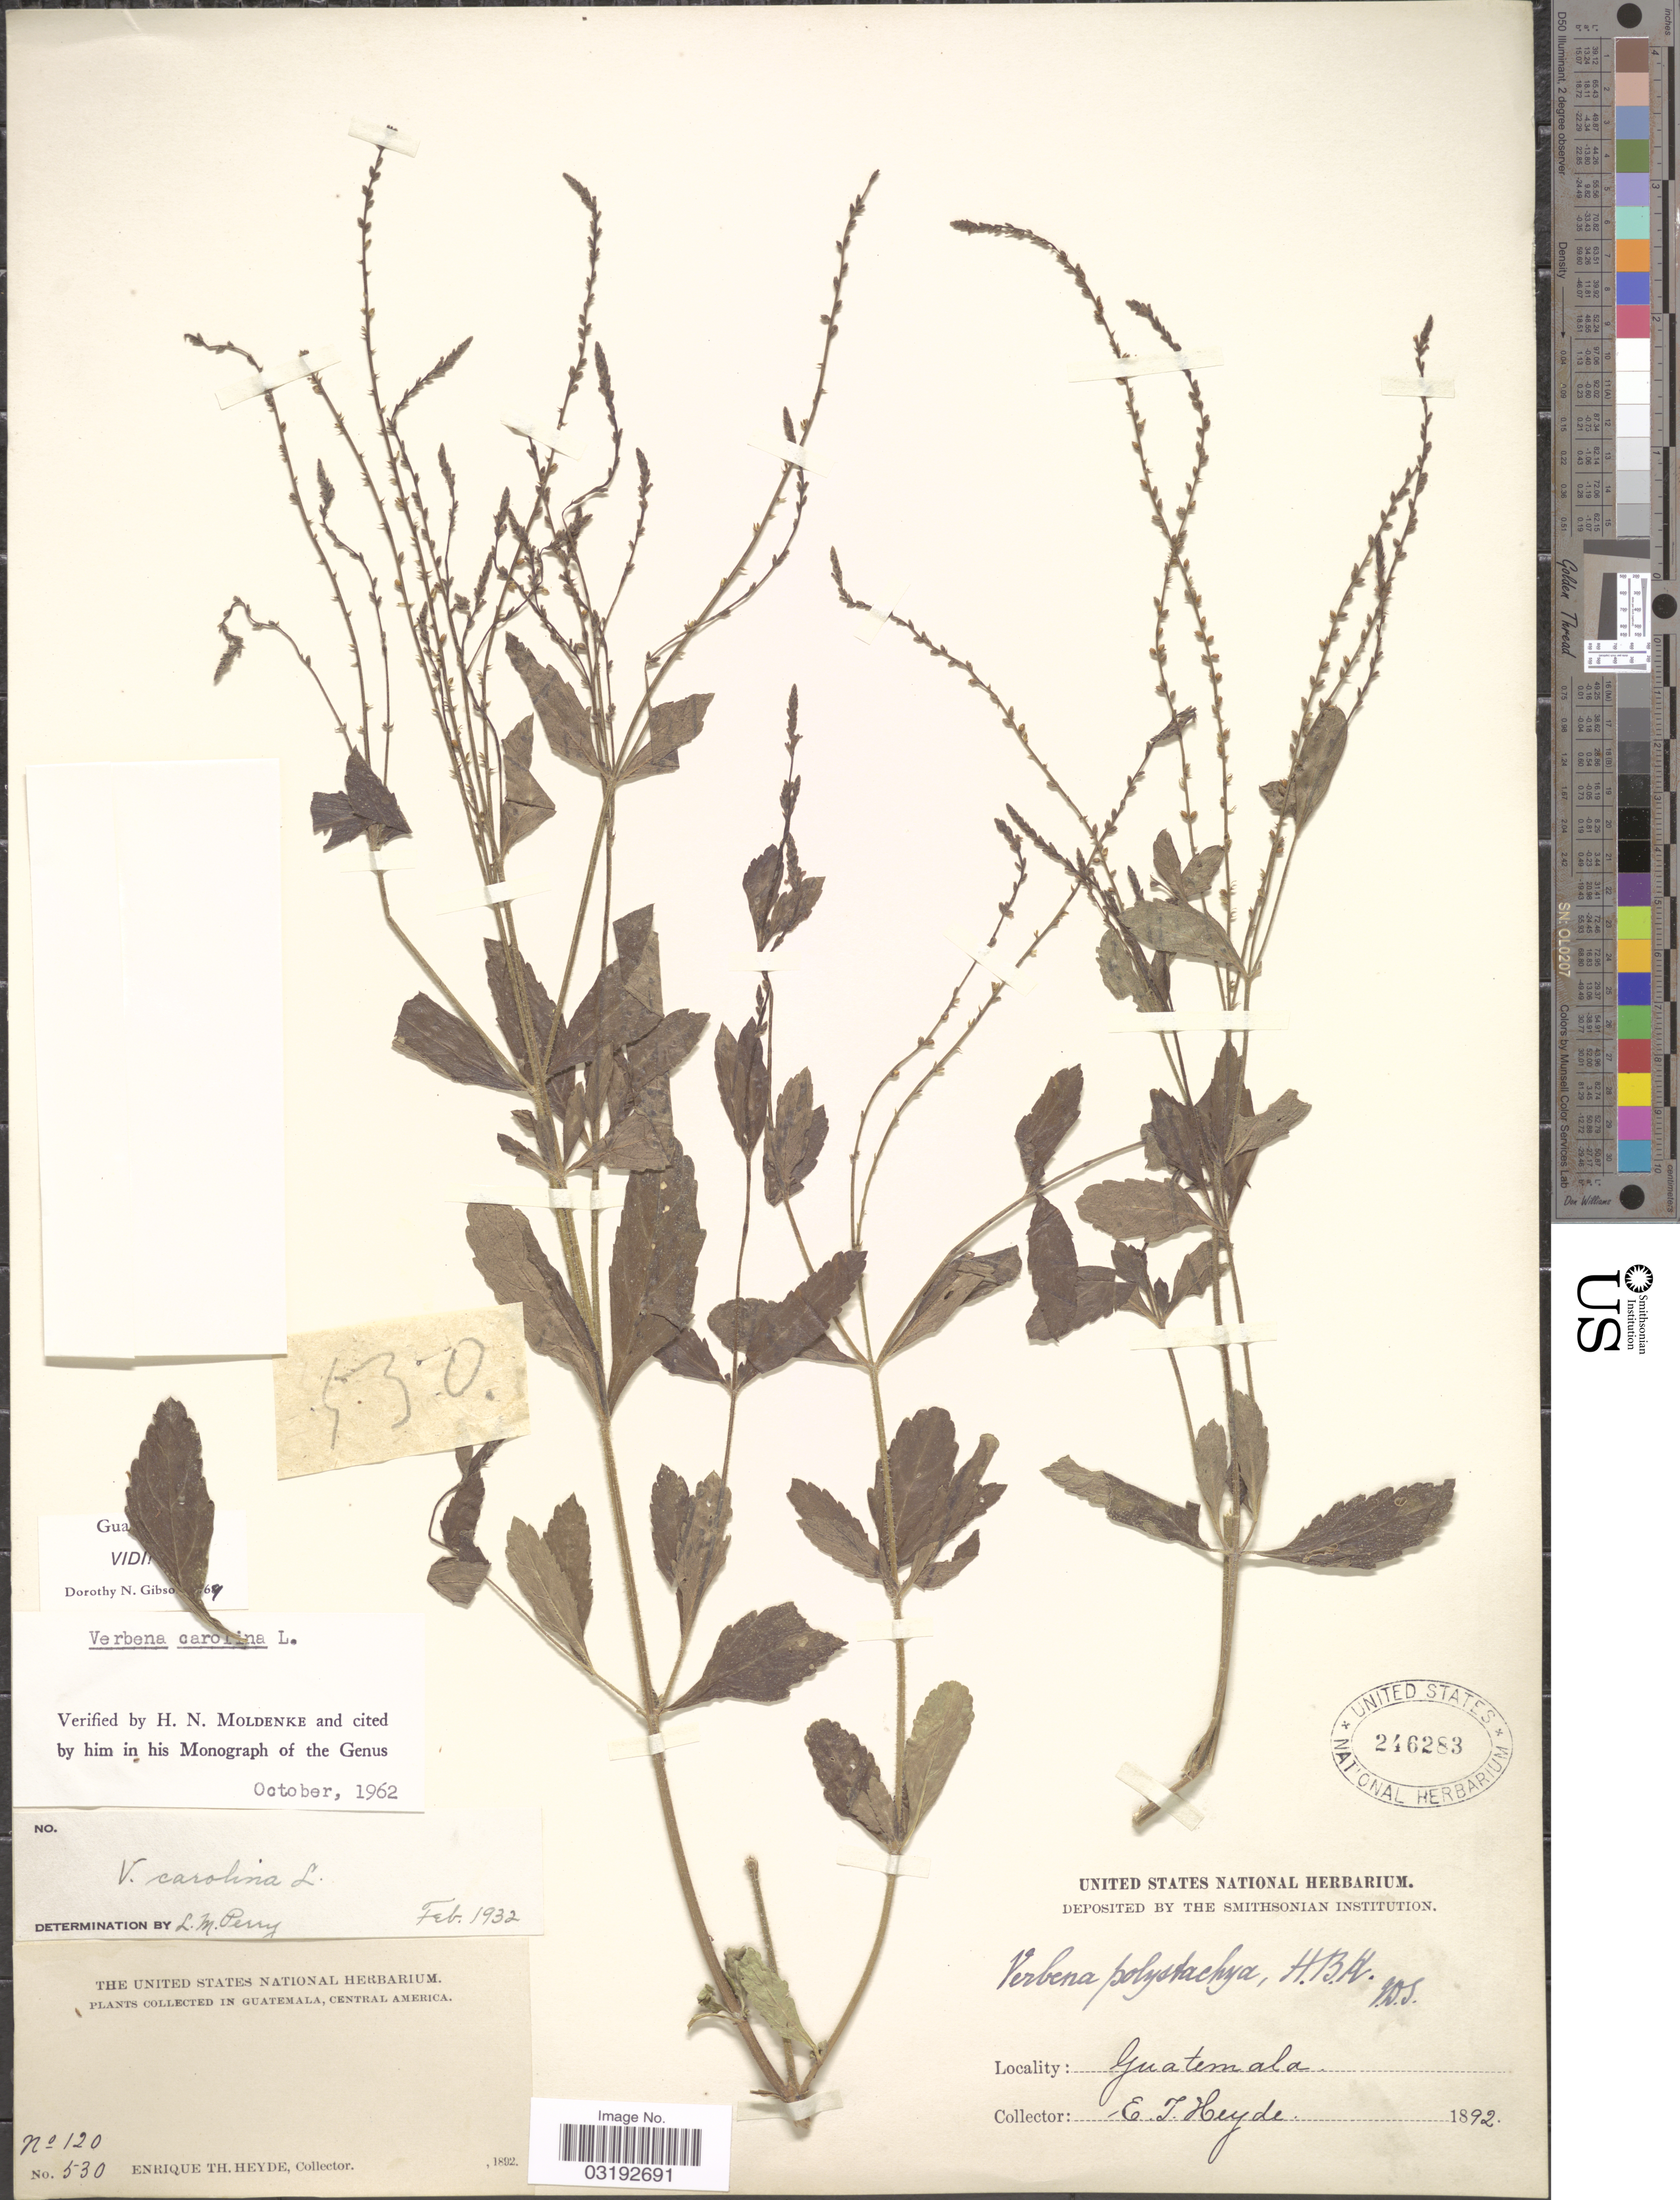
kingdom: Plantae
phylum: Tracheophyta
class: Magnoliopsida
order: Lamiales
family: Verbenaceae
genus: Verbena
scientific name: Verbena carolina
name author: L.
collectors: E. T. Heyde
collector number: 120/530?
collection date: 1892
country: Guatemala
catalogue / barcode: US 246283